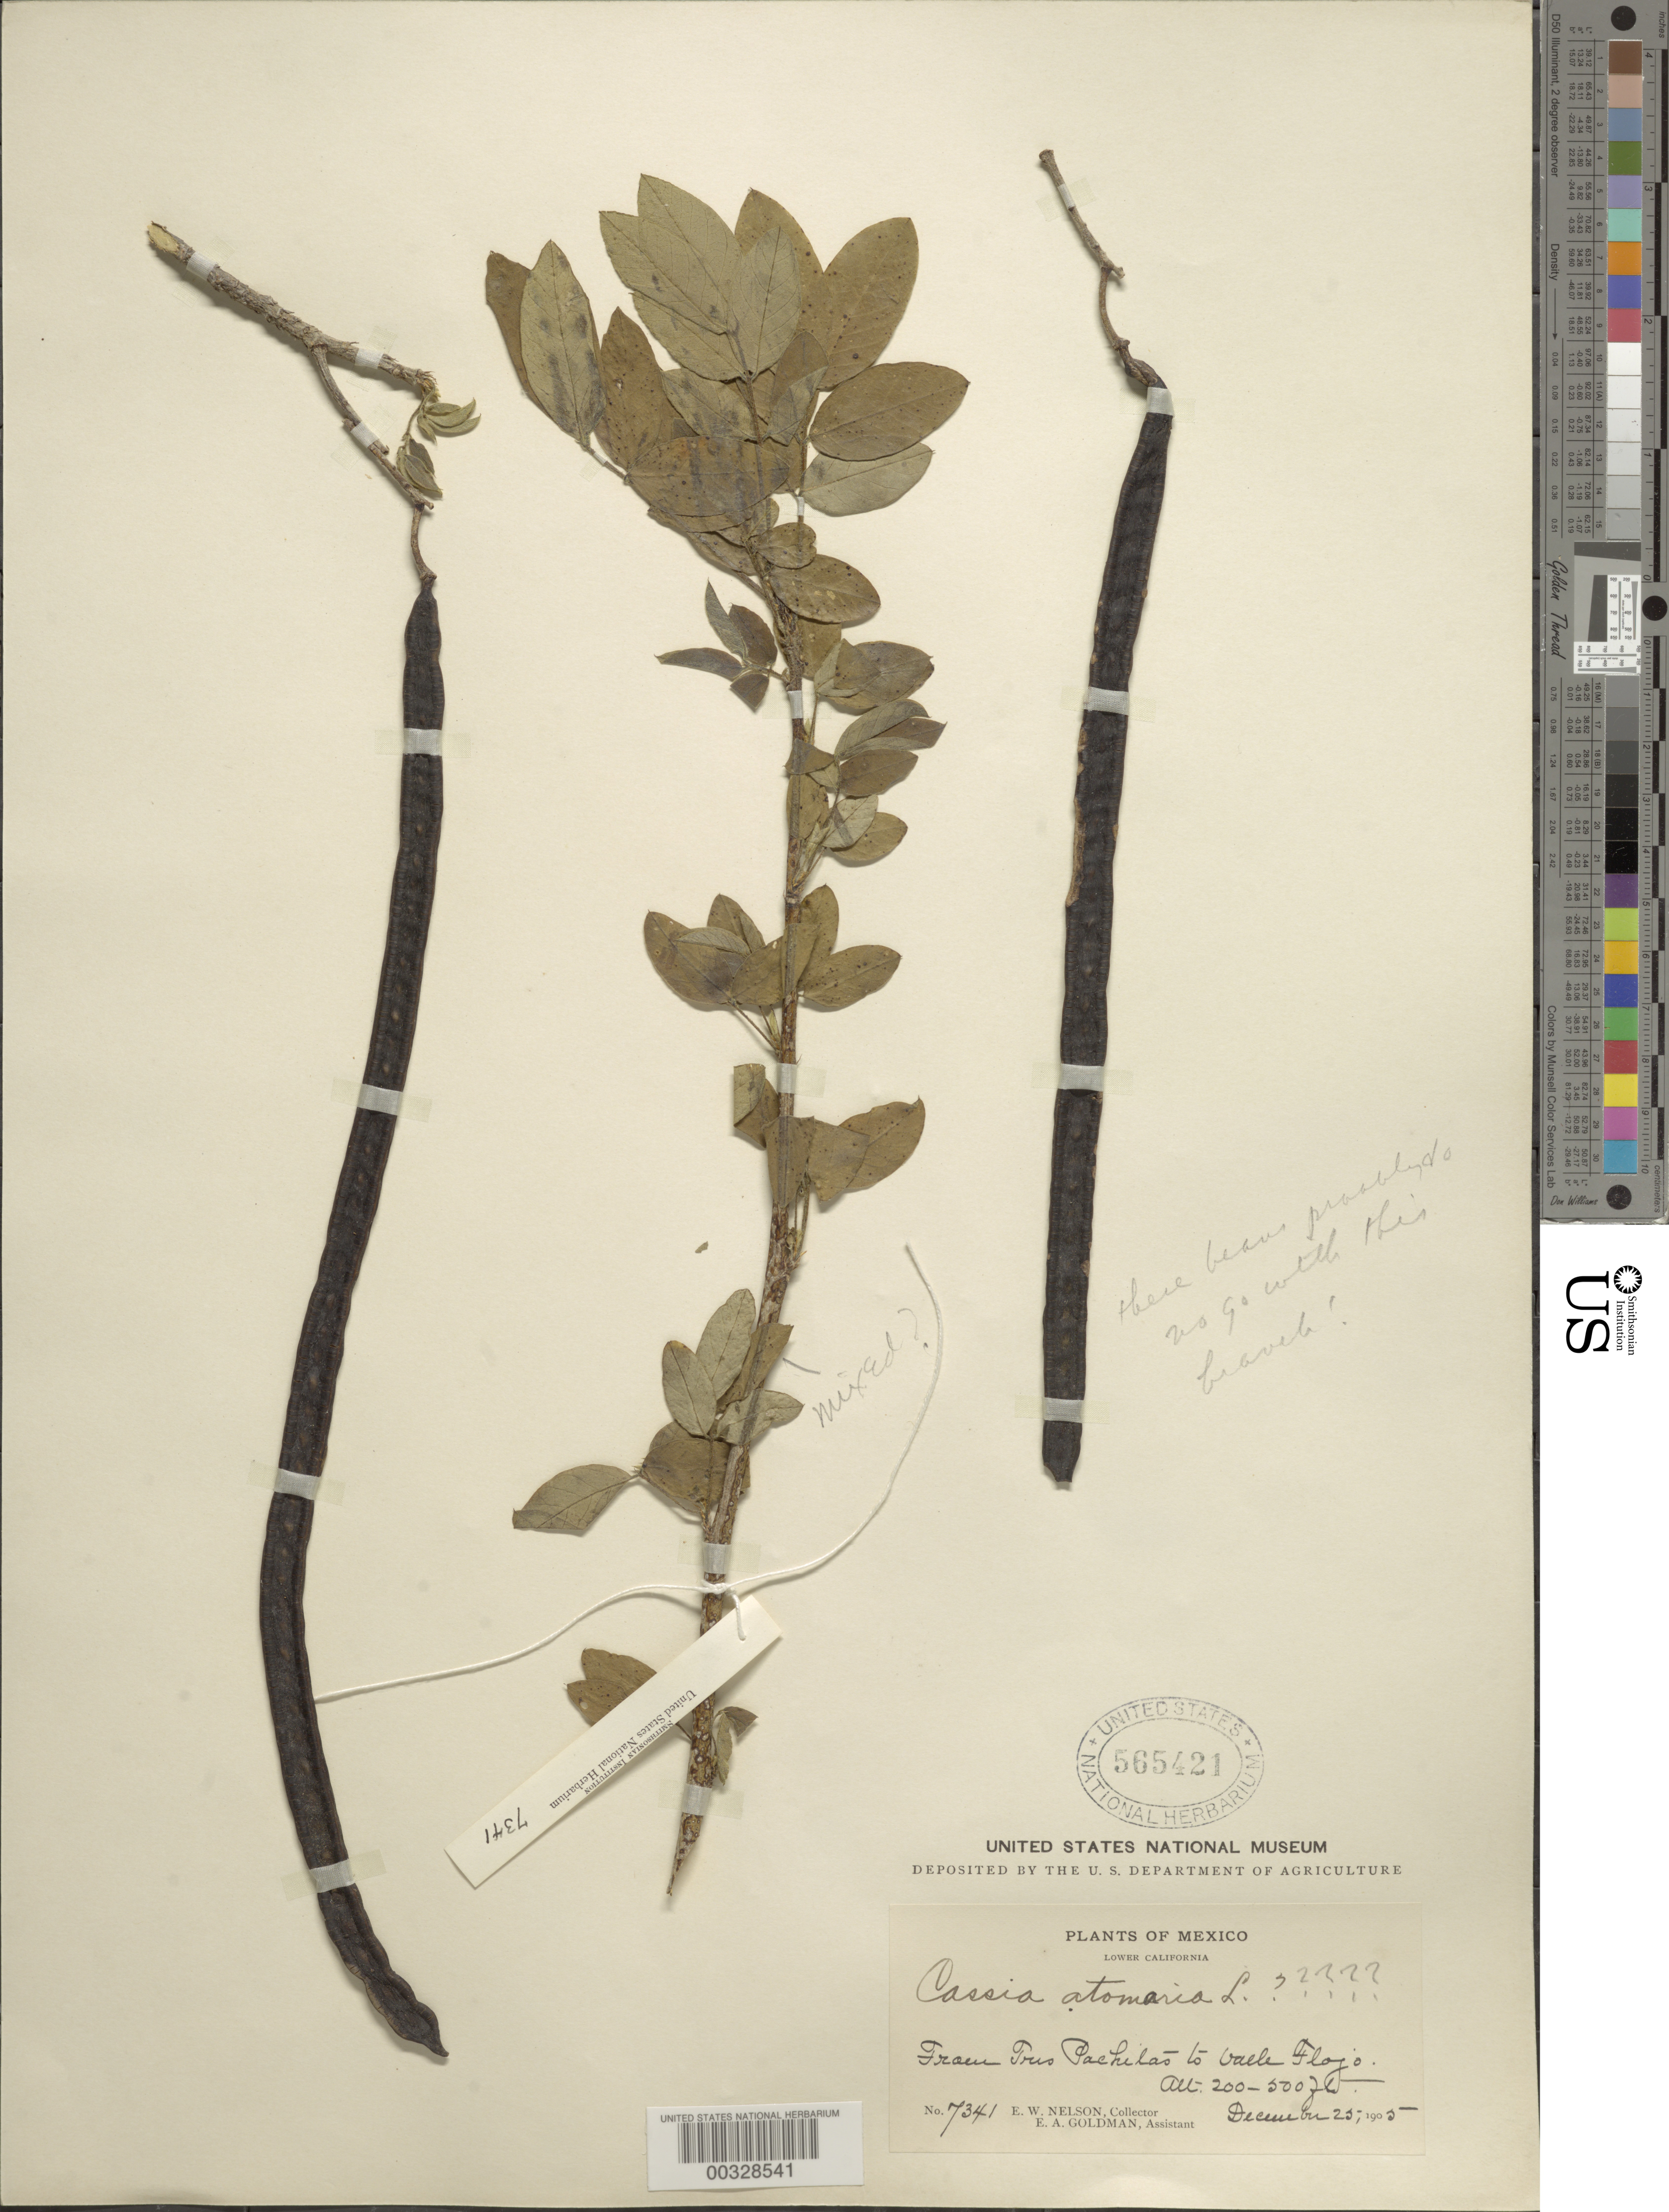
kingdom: Plantae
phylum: Tracheophyta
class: Magnoliopsida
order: Fabales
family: Fabaceae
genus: Senna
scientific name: Senna emarginata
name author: L.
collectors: E. W. Nelson & E. A. Goldman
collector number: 7341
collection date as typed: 25 Dec 1905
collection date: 1905-12-25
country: Mexico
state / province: Baja California Sur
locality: From Tres Pachilas to Valle Flojo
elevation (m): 61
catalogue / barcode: US 565421